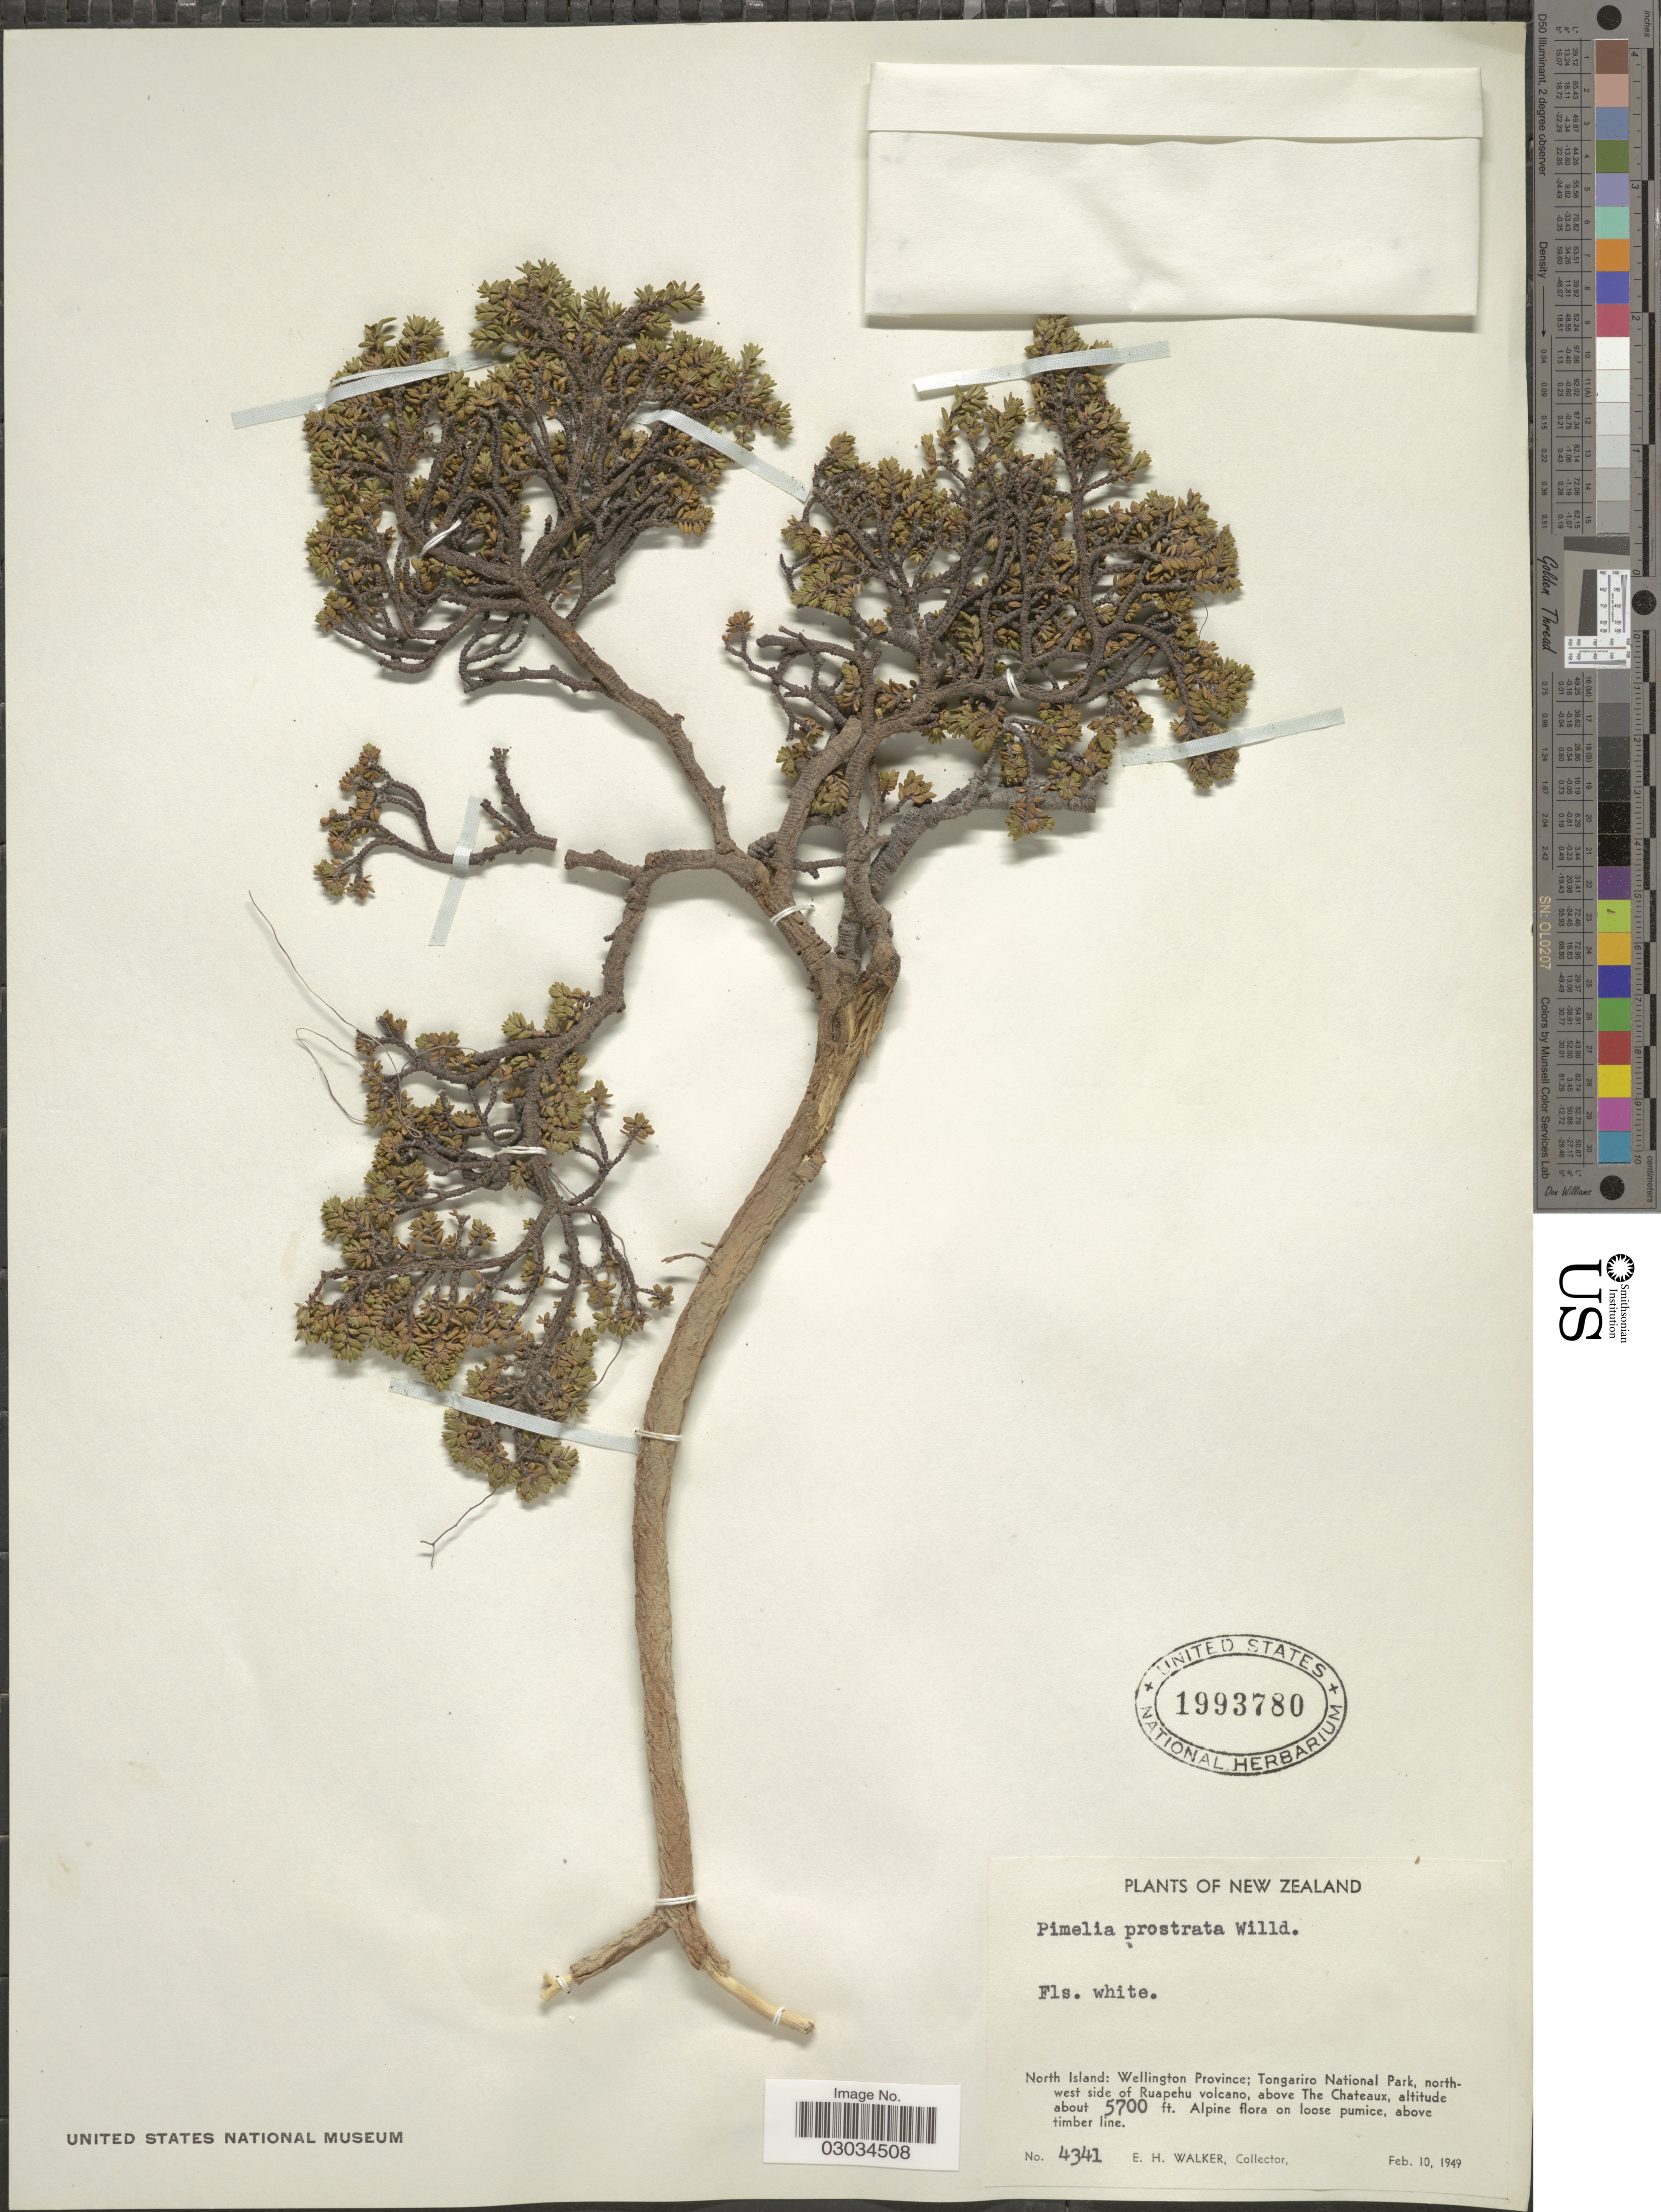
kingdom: Plantae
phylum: Tracheophyta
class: Magnoliopsida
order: Malvales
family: Thymelaeaceae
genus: Pimelea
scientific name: Pimelea prostrata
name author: Willd.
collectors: E. H. Walker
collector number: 4341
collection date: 1949-02-10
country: New Zealand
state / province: Wellington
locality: North Island: Tongariro National Park, northwest side of Ruapehu volcano, above The Chateaux.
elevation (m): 1737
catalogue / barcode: US 1993780